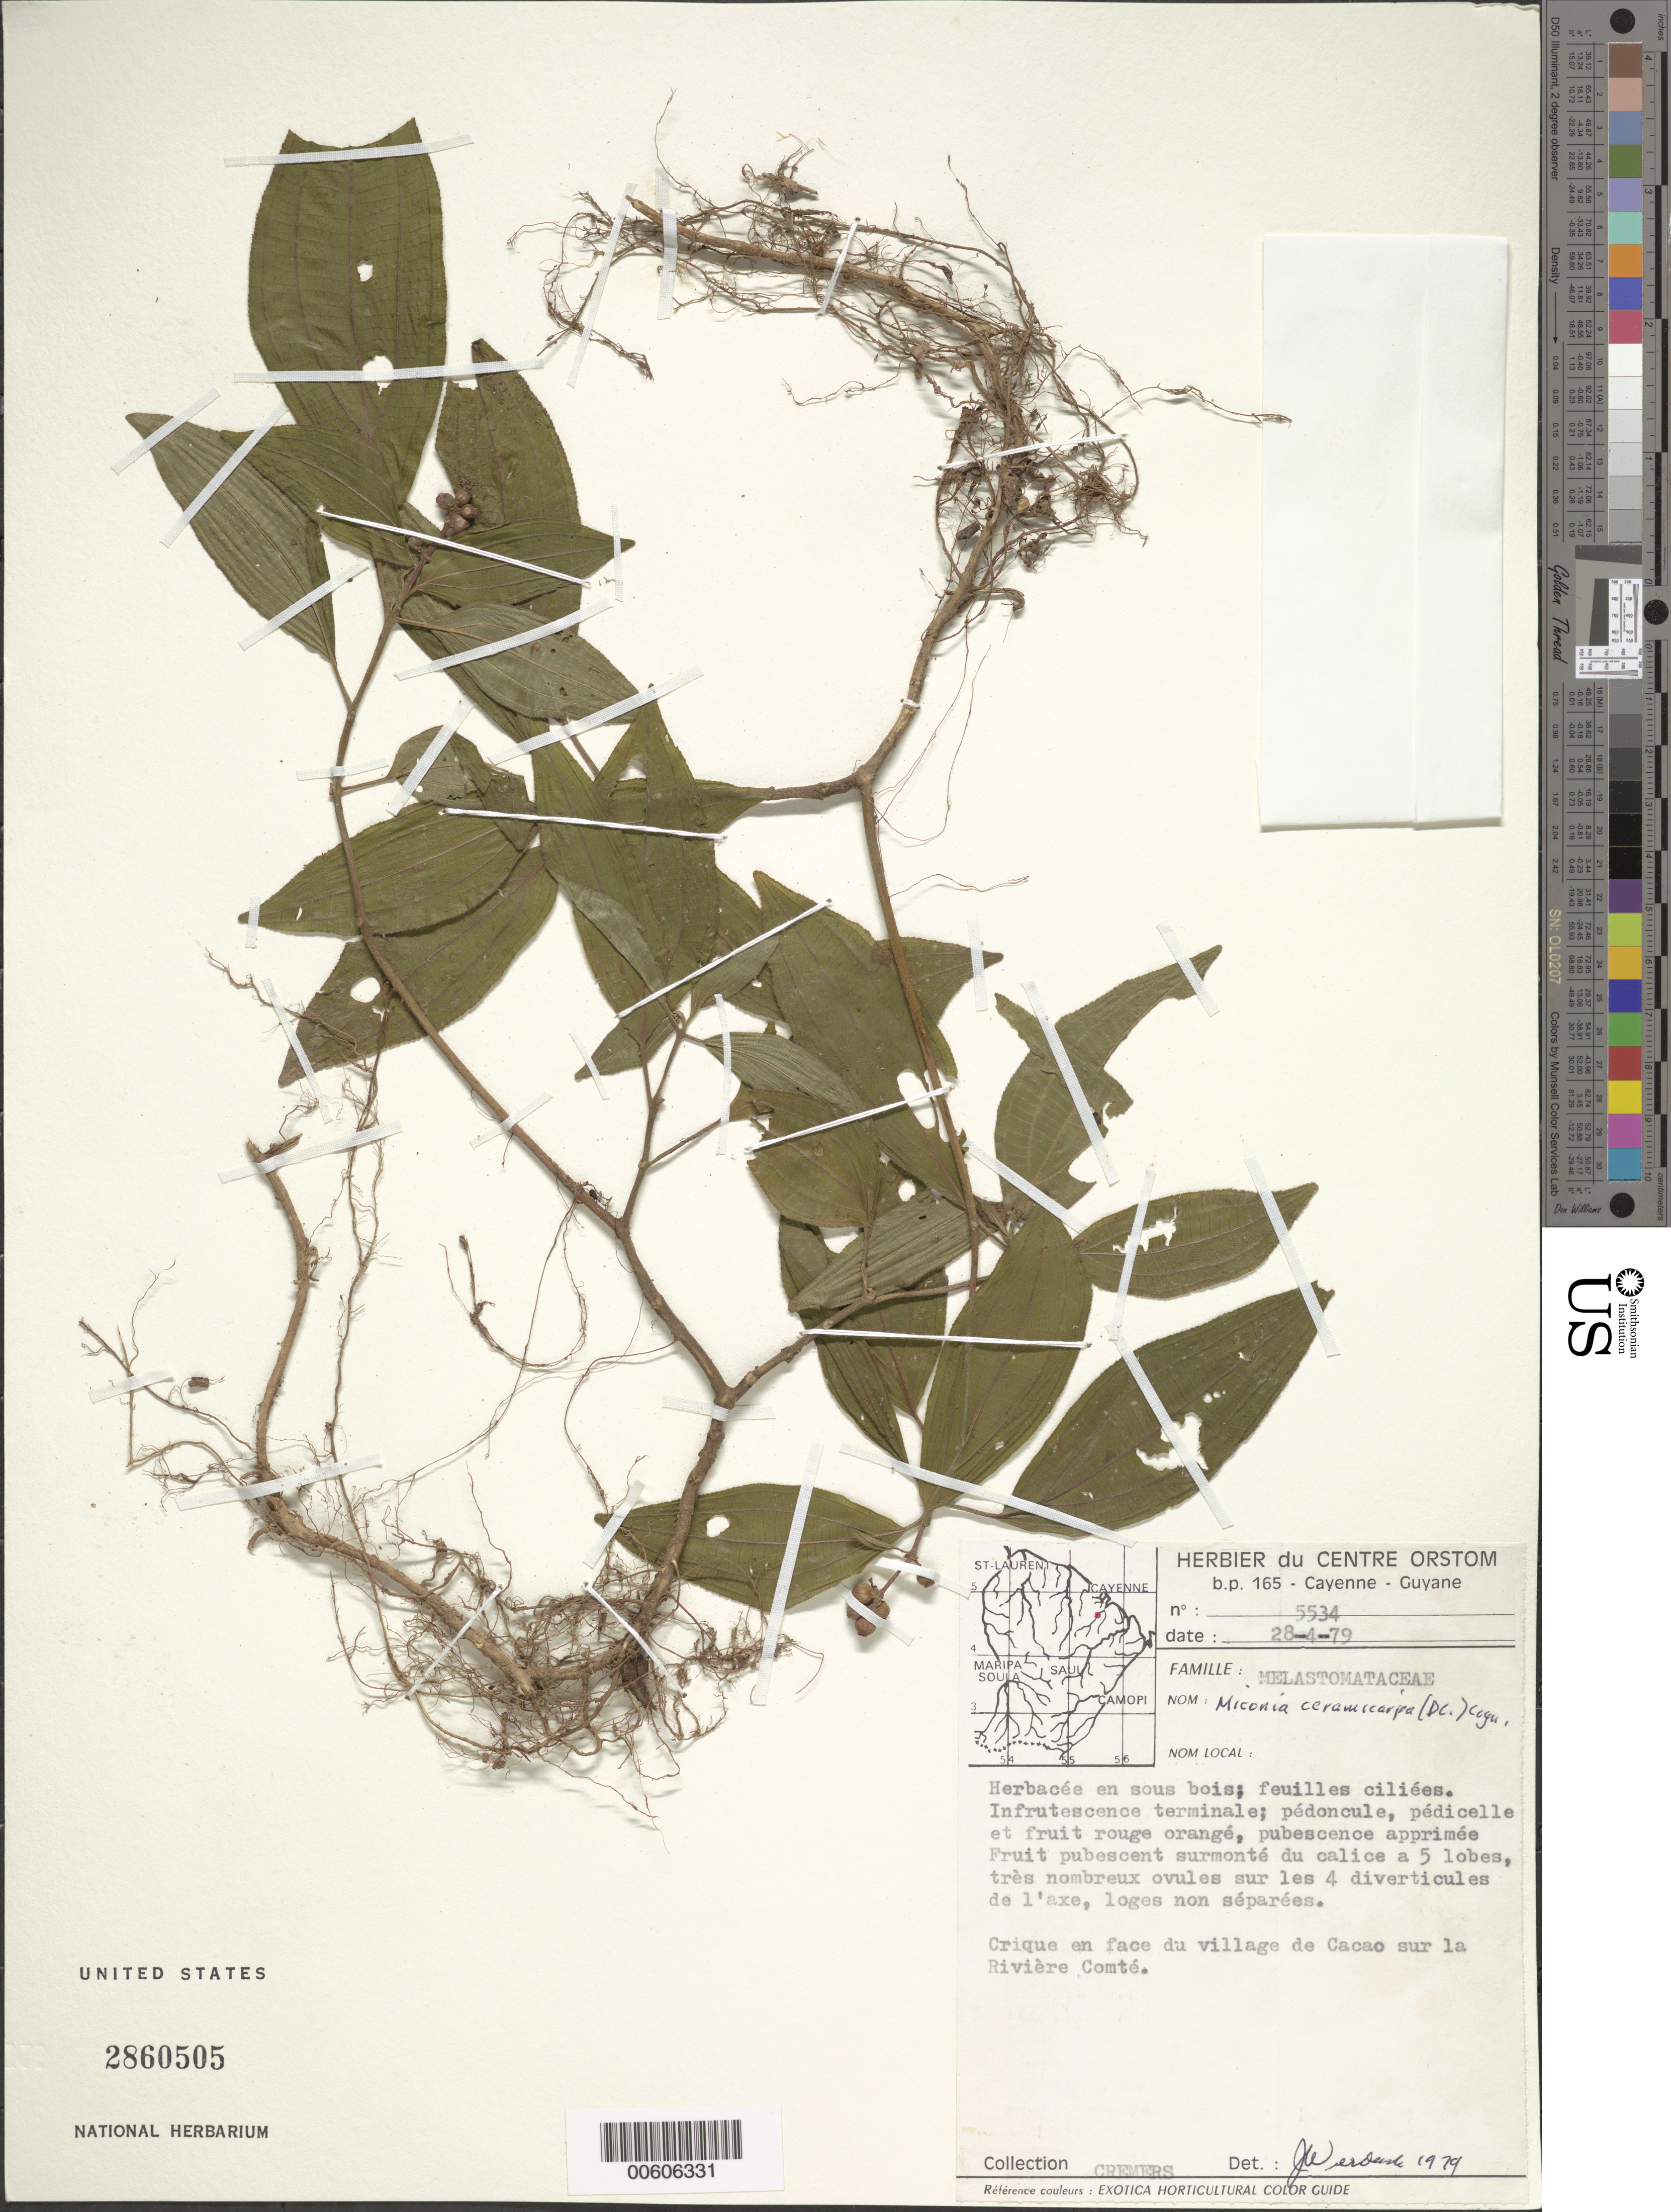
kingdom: Plantae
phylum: Tracheophyta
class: Magnoliopsida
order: Myrtales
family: Melastomataceae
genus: Miconia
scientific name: Miconia ceramicarpa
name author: (DC.) Cogn.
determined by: Wurdack, John J., (US), US (UNITED STATES)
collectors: G. Cremers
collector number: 5534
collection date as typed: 28-Apr-79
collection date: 1979-04-28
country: French Guiana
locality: Cacao Village, sur la Rivière Comté; crique en face de village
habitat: Sous bois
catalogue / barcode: US 2860505